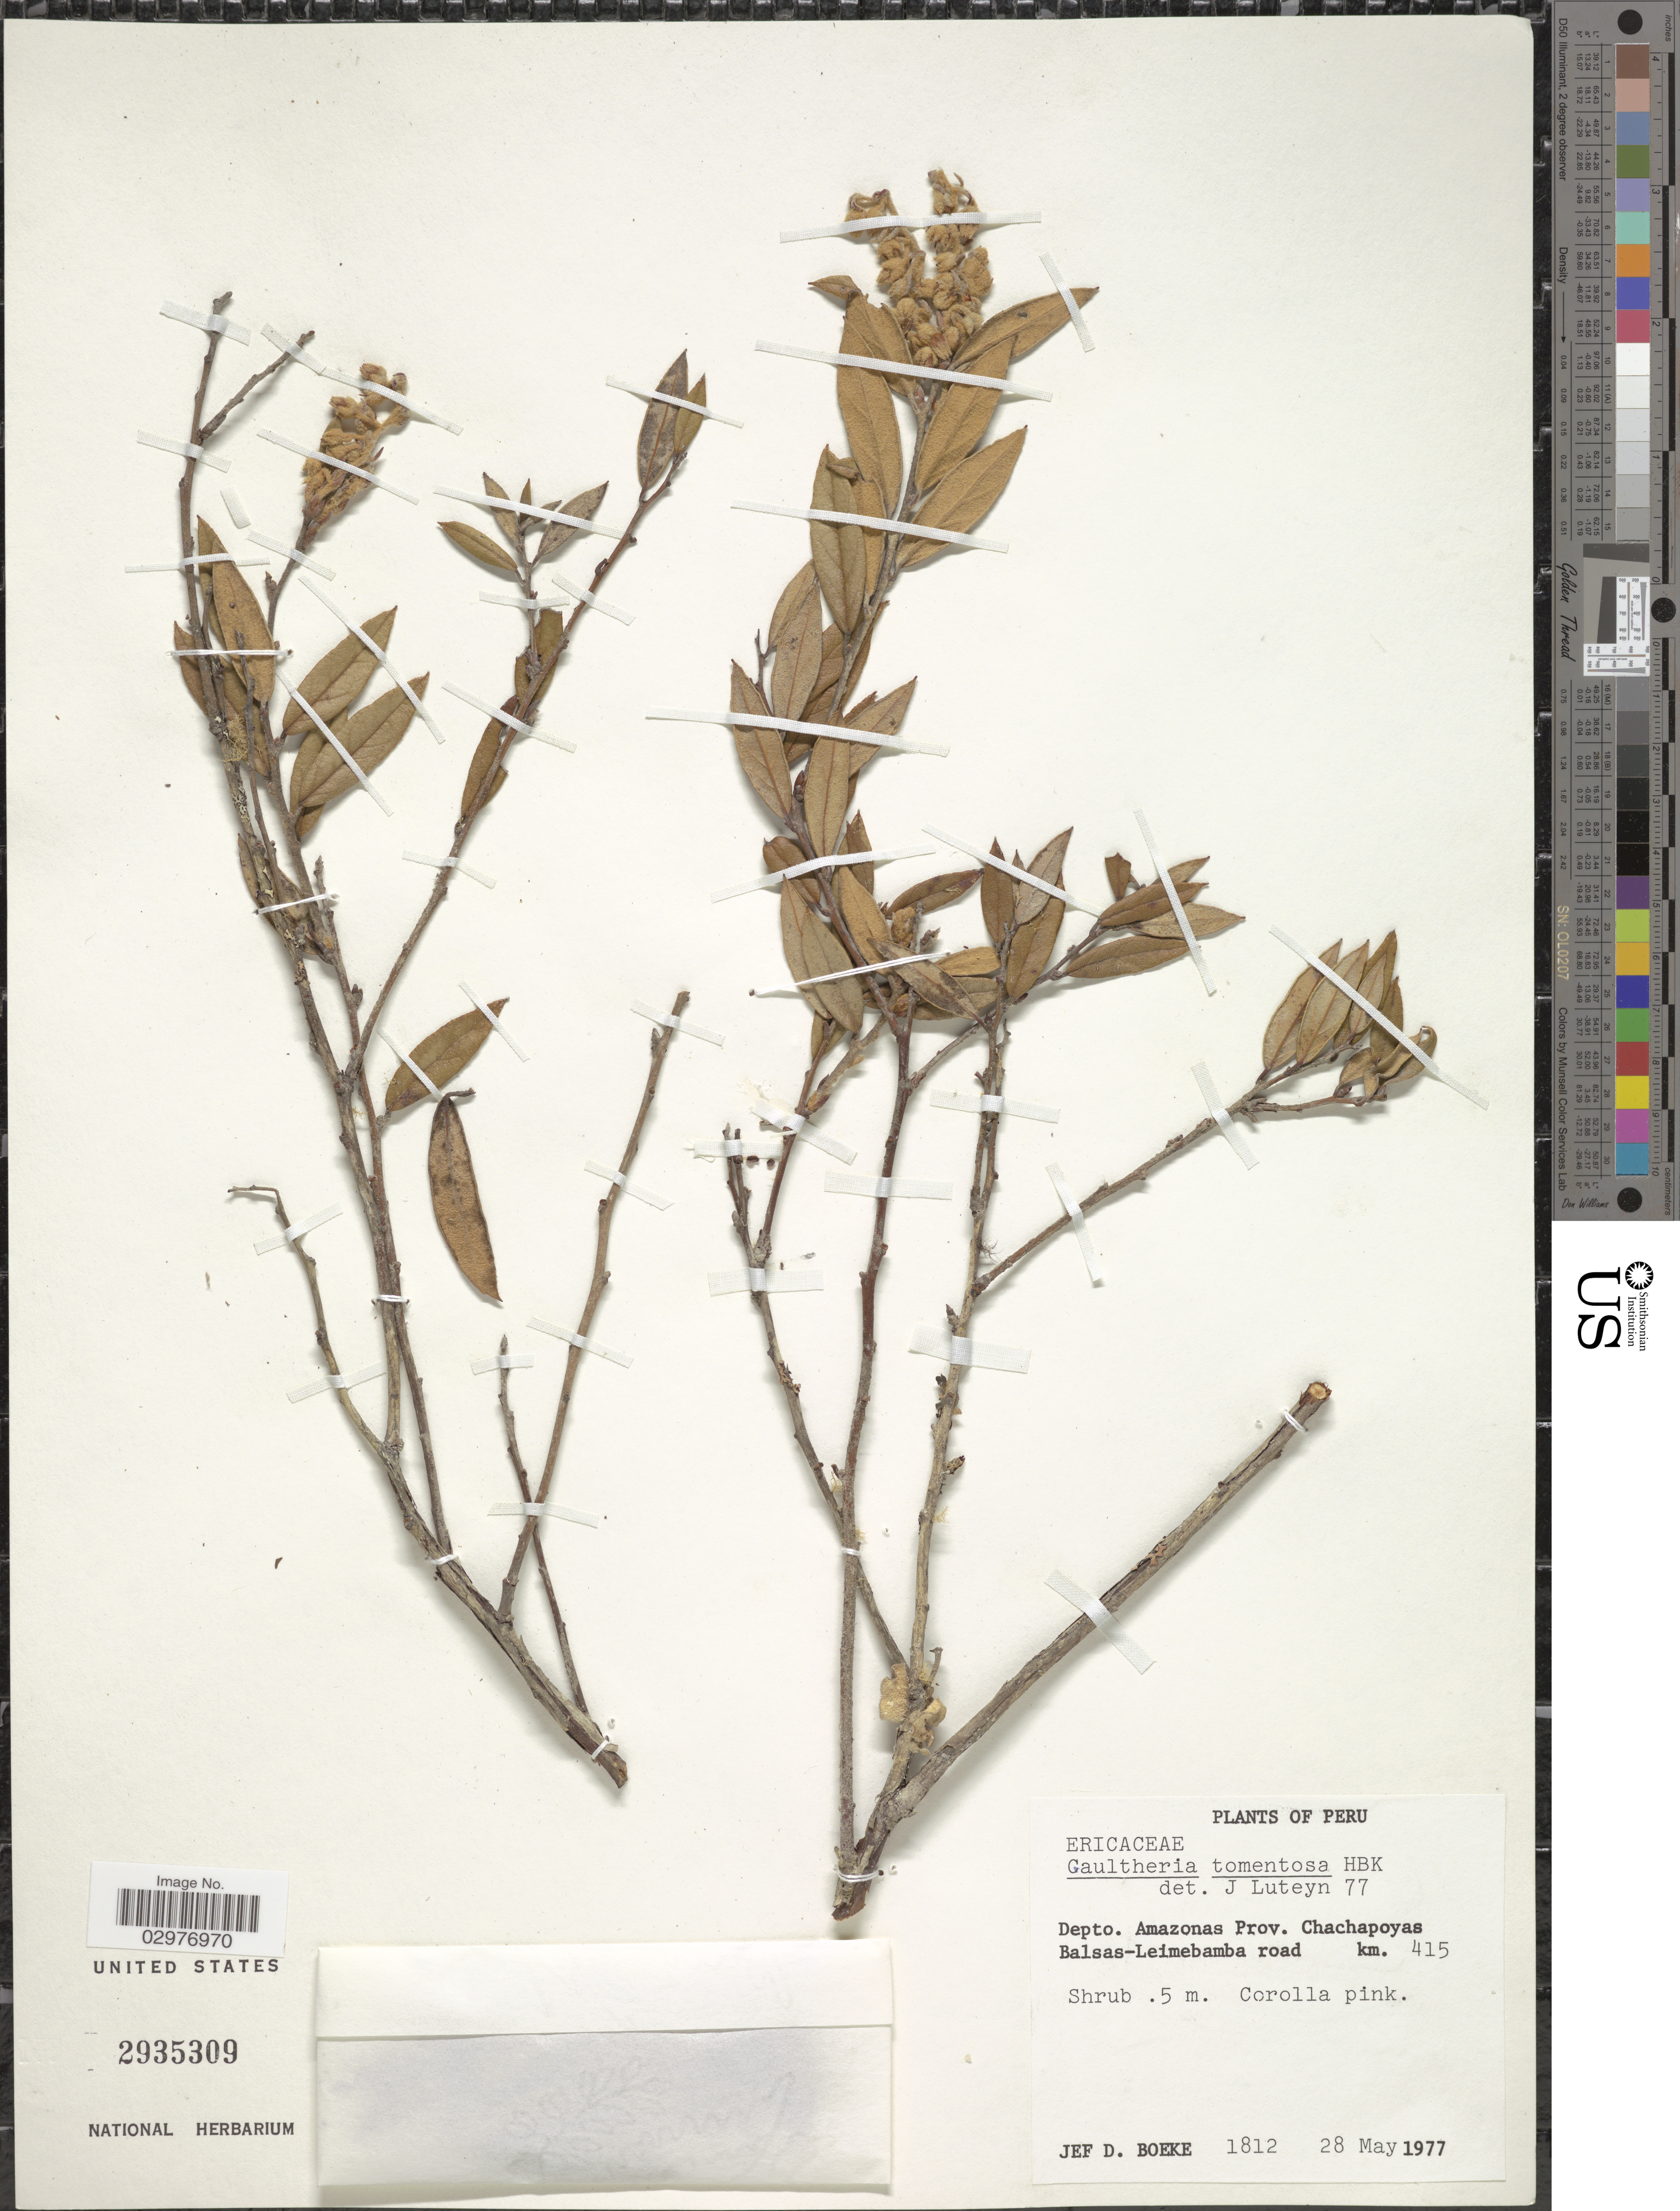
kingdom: Plantae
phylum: Tracheophyta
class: Magnoliopsida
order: Ericales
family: Ericaceae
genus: Gaultheria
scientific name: Gaultheria tomentosa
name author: Kunth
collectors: J. Boeke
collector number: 1812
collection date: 1977-05-28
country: Peru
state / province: Amazonas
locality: Depto. Amazonas Prov. Chachapoyas. Balsas-Leimebamba road. km. 415.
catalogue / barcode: US 2935309